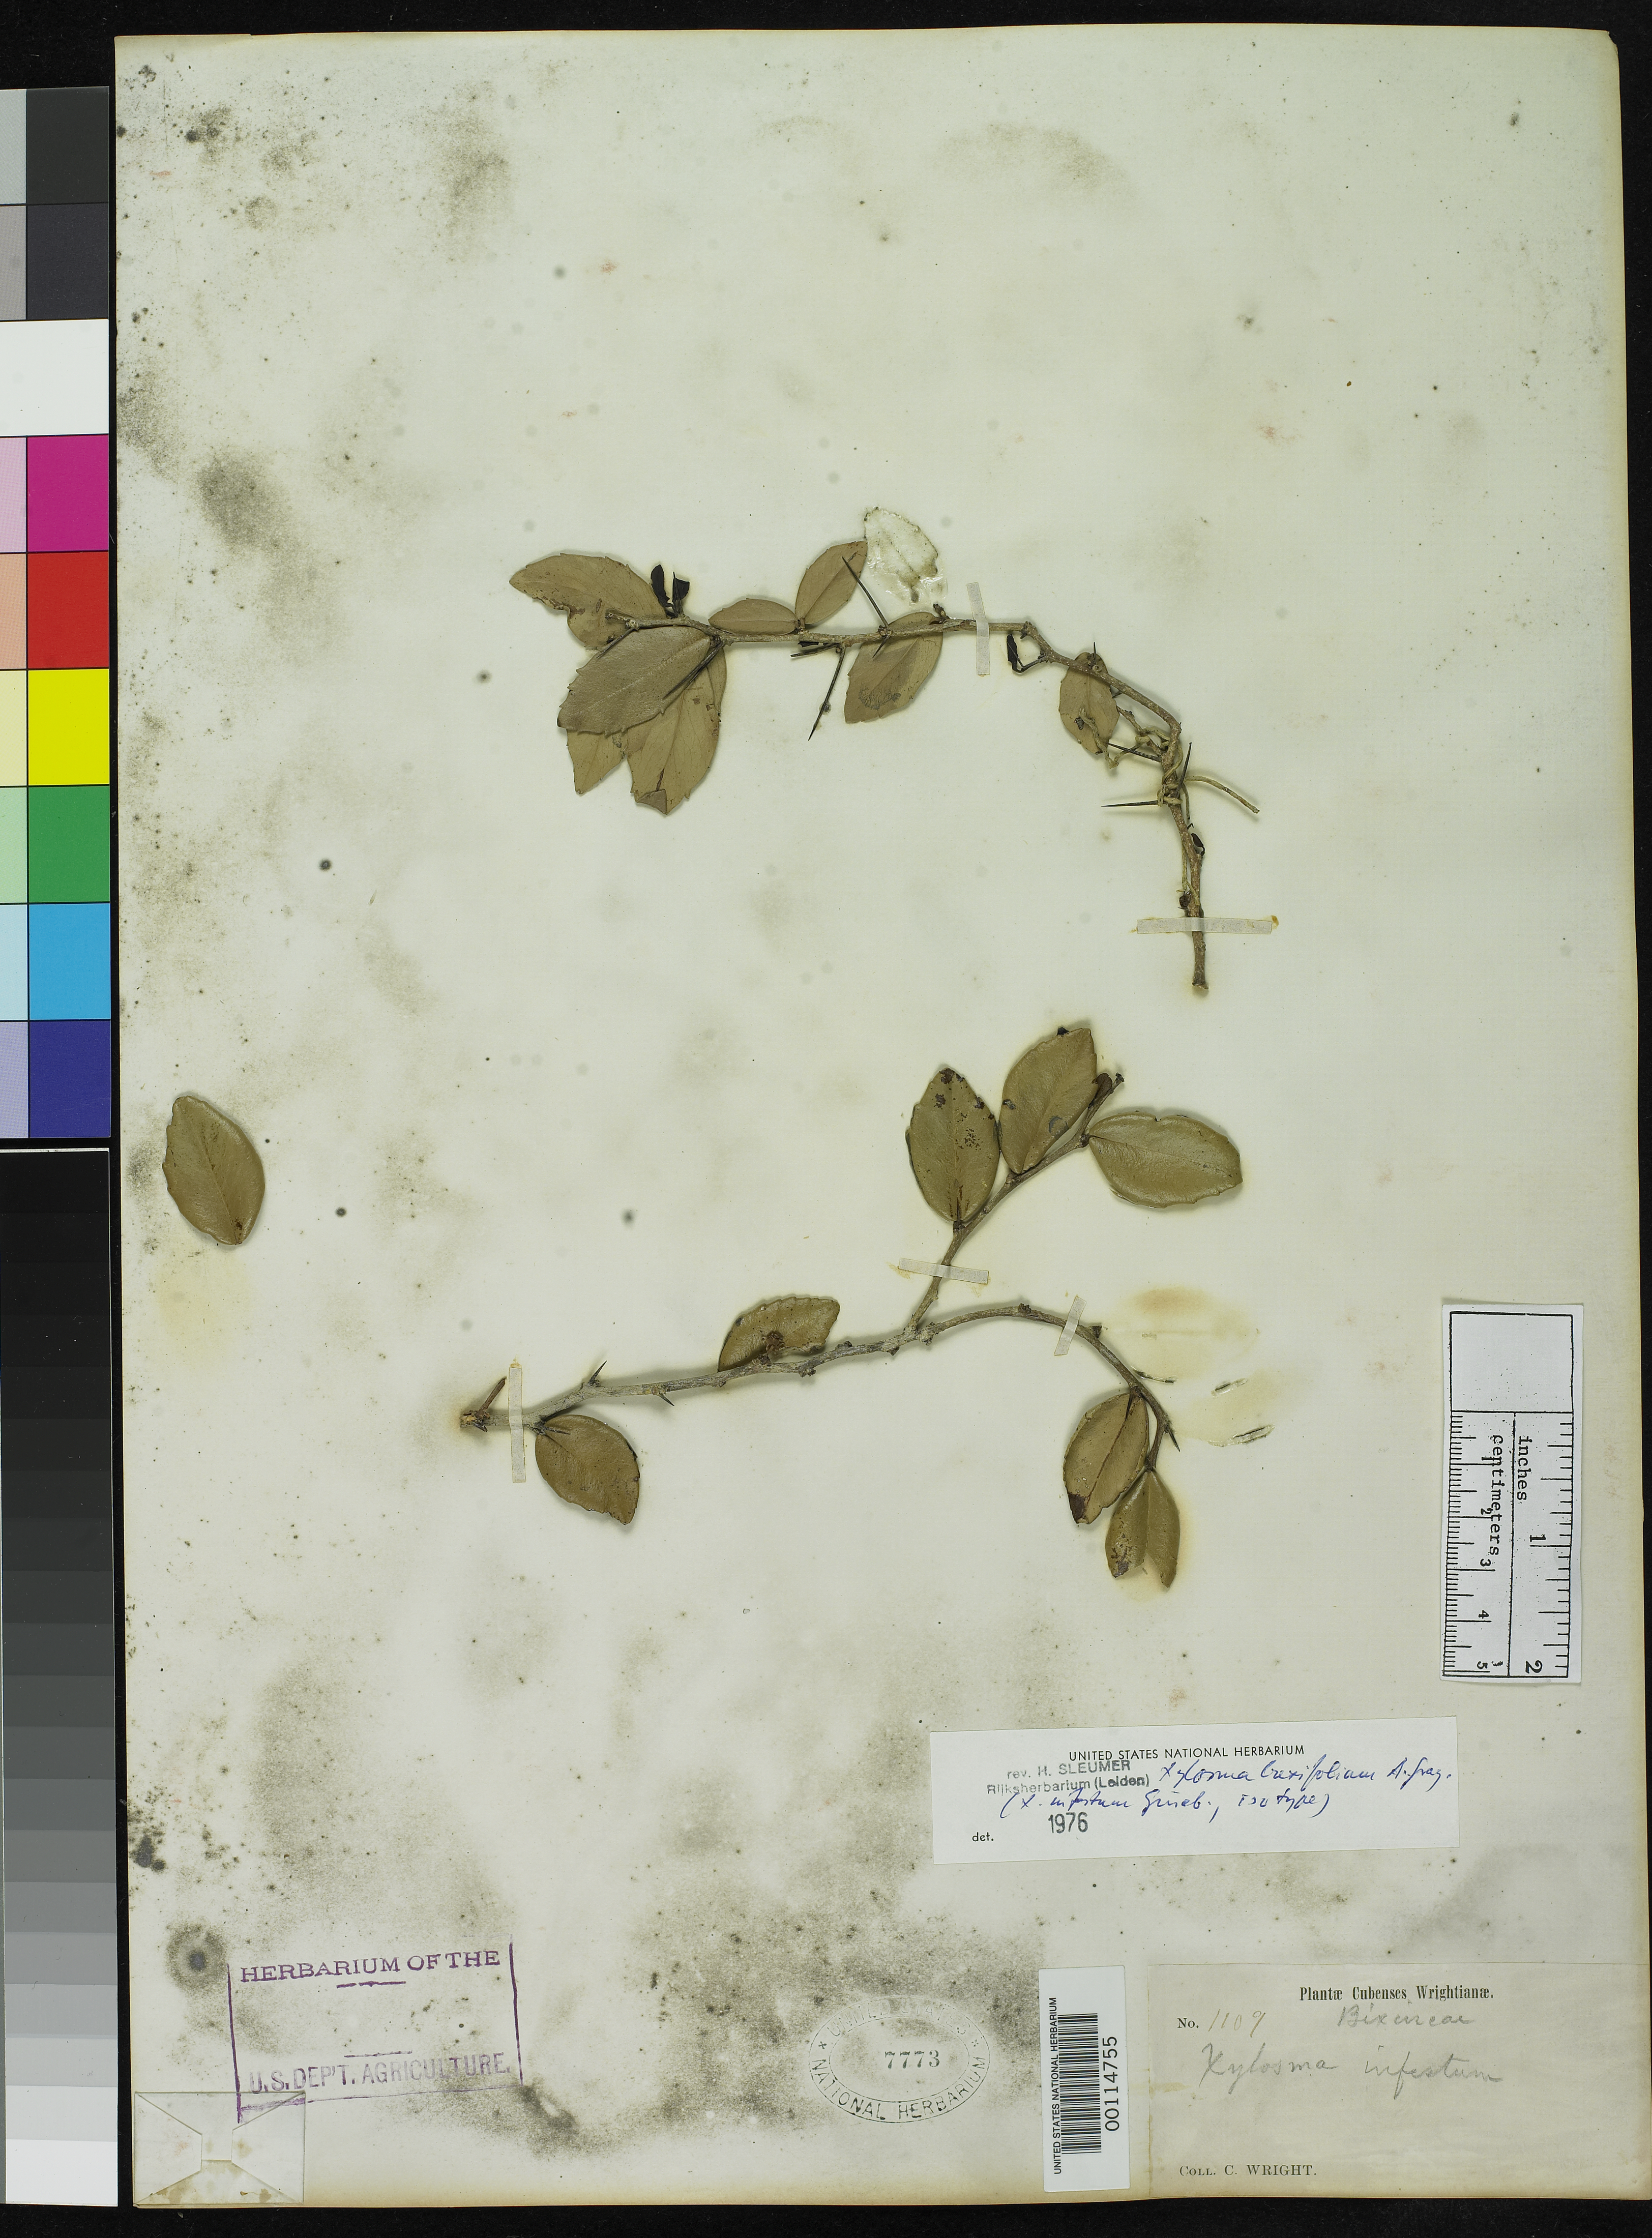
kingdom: Plantae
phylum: Tracheophyta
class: Magnoliopsida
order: Malpighiales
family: Salicaceae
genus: Xylosma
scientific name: Xylosma infesta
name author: Griseb.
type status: Isotype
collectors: C. Wright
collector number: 1109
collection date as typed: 1860 to -- --- 1864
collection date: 1860/1864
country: Cuba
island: Greater Antilles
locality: Near Nouvelle Sophie.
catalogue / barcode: US 7773